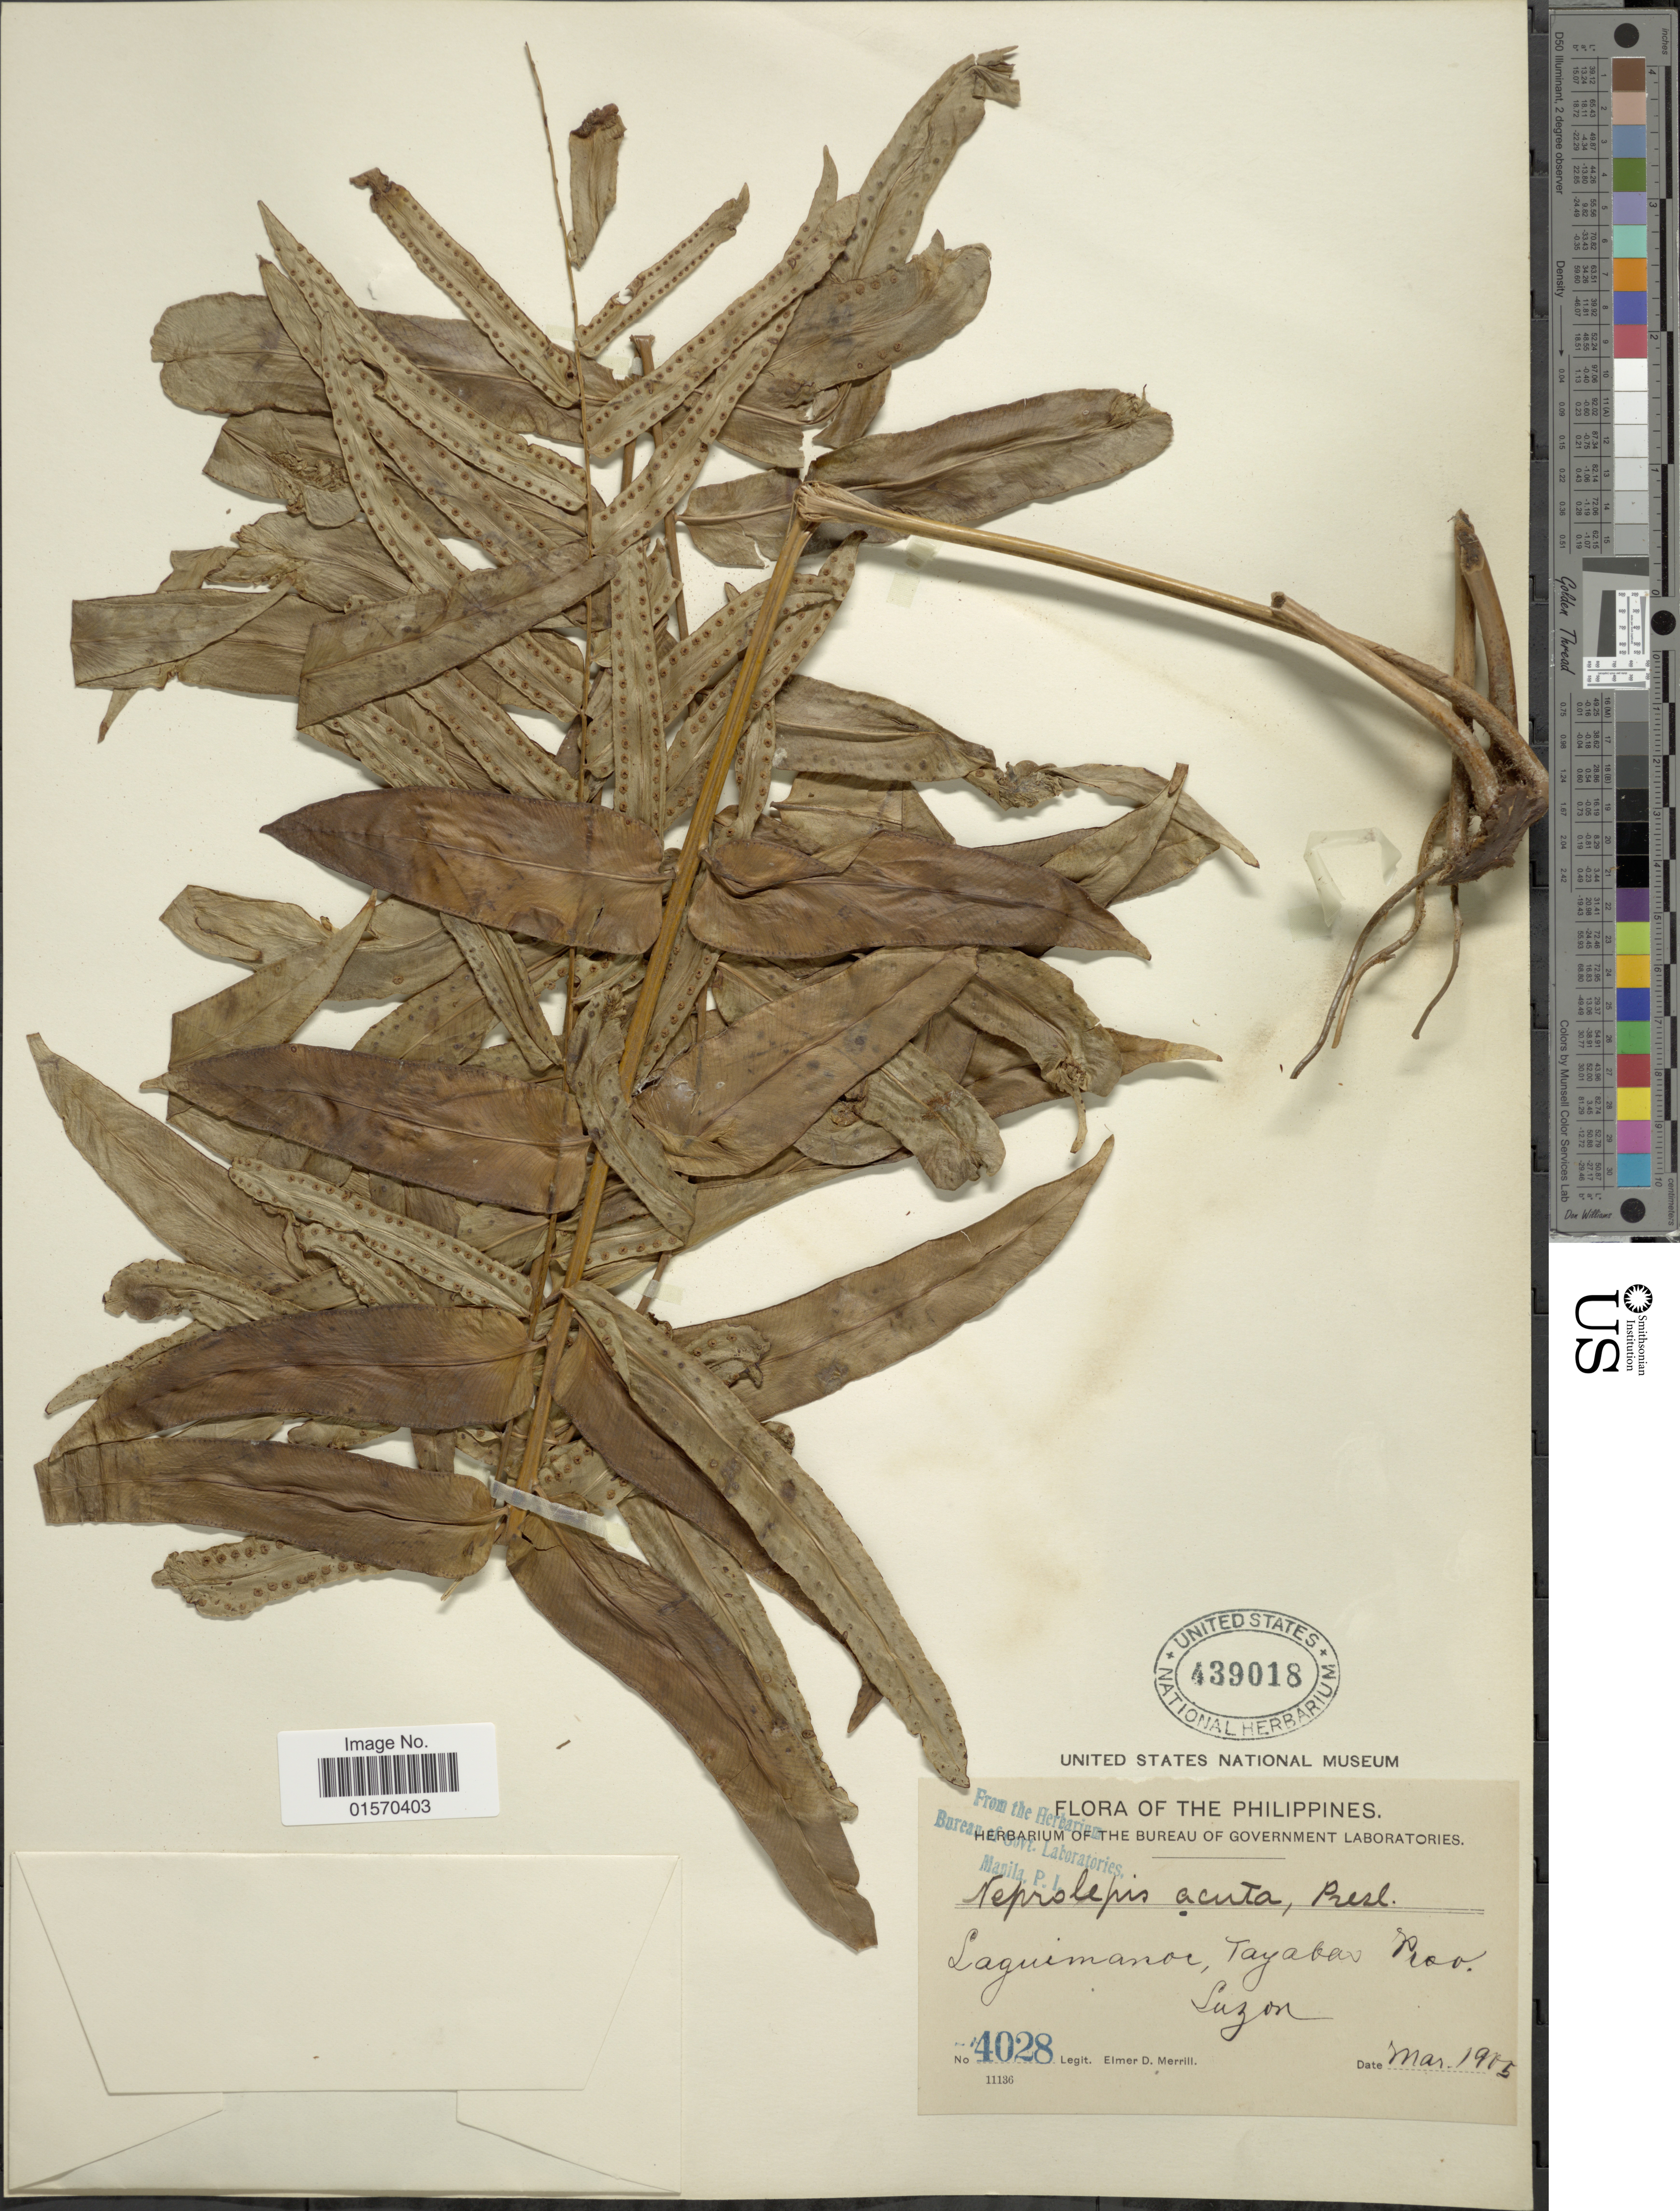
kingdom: Plantae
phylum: Tracheophyta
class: Polypodiopsida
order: Polypodiales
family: Nephrolepidaceae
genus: Nephrolepis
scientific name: Nephrolepis biserrata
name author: (Sw.) Schott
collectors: E. D. Merrill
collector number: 4028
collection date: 1905-03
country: Philippines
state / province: Calabarzon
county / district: Quezon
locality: Laguimanoc [Padre Burgos], Tayabas Prov., Luzon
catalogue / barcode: US 439018